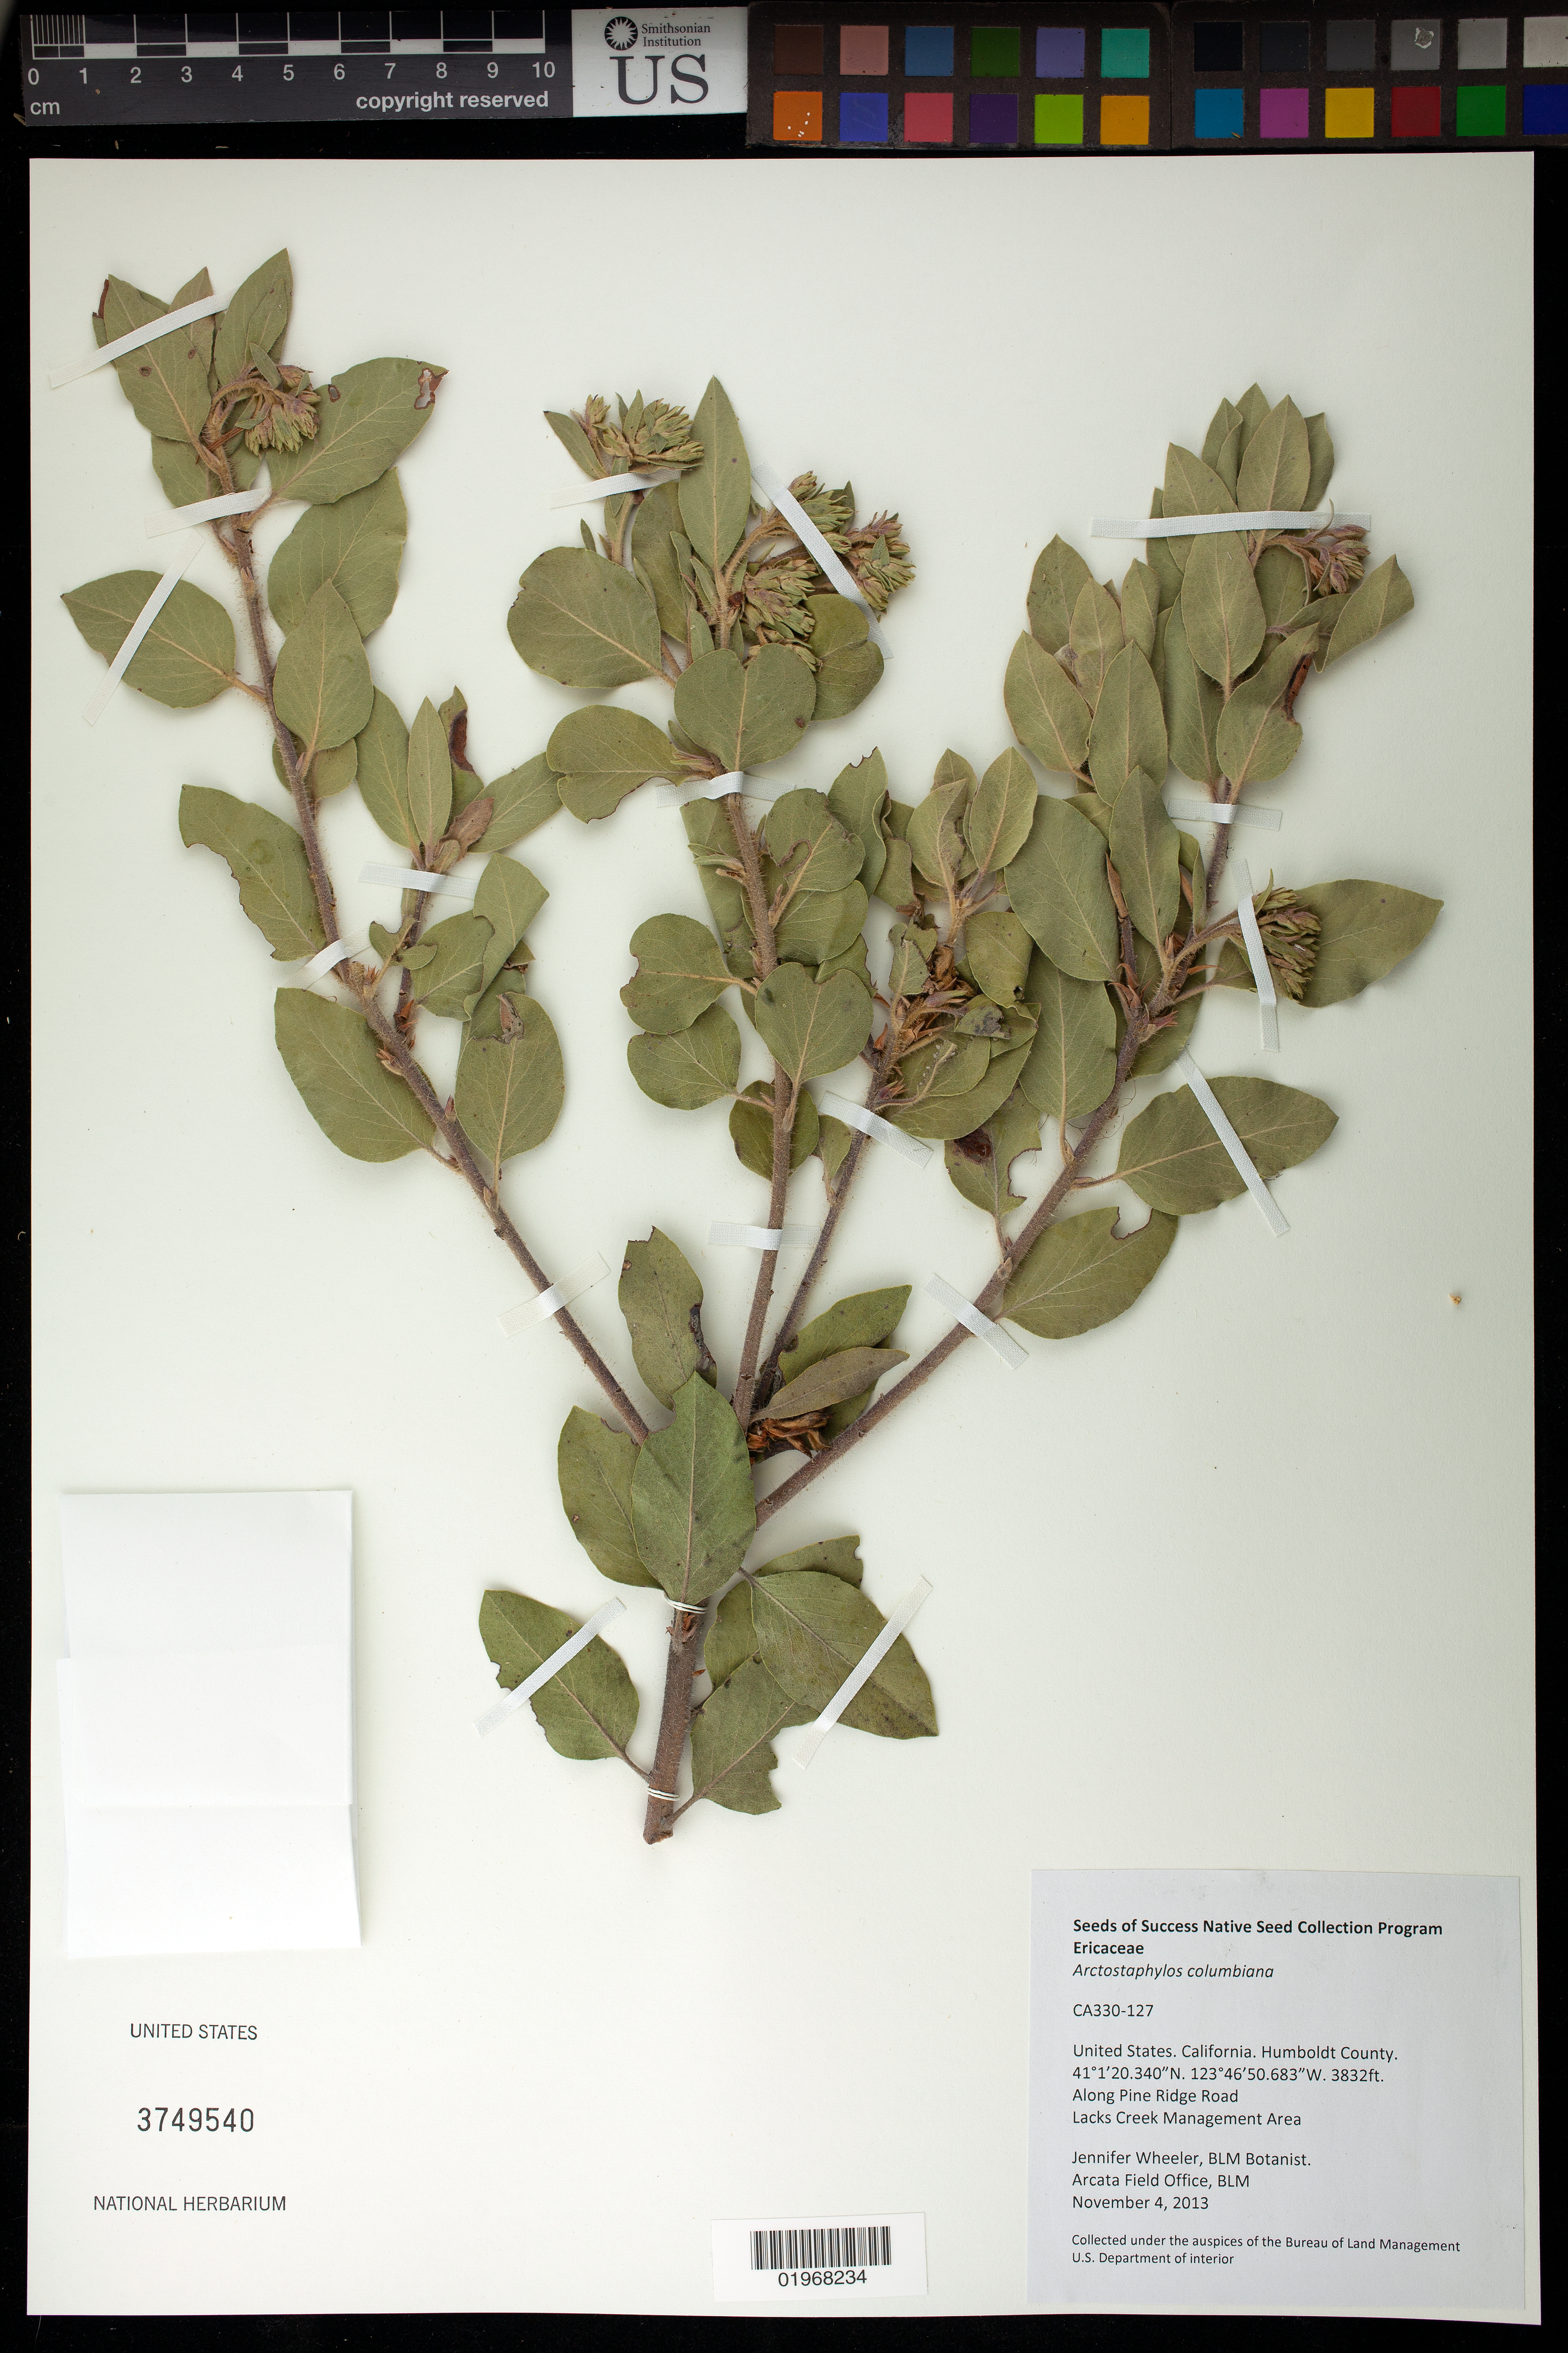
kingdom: Plantae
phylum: Tracheophyta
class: Magnoliopsida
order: Ericales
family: Ericaceae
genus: Arctostaphylos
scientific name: Arctostaphylos columbiana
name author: Piper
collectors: J. Wheeler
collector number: CA330-127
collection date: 2013-11-04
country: United States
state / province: California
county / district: Humboldt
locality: Along Pine Ridge Road. Lacks Creek Management Area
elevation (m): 1168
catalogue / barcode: US 3749540